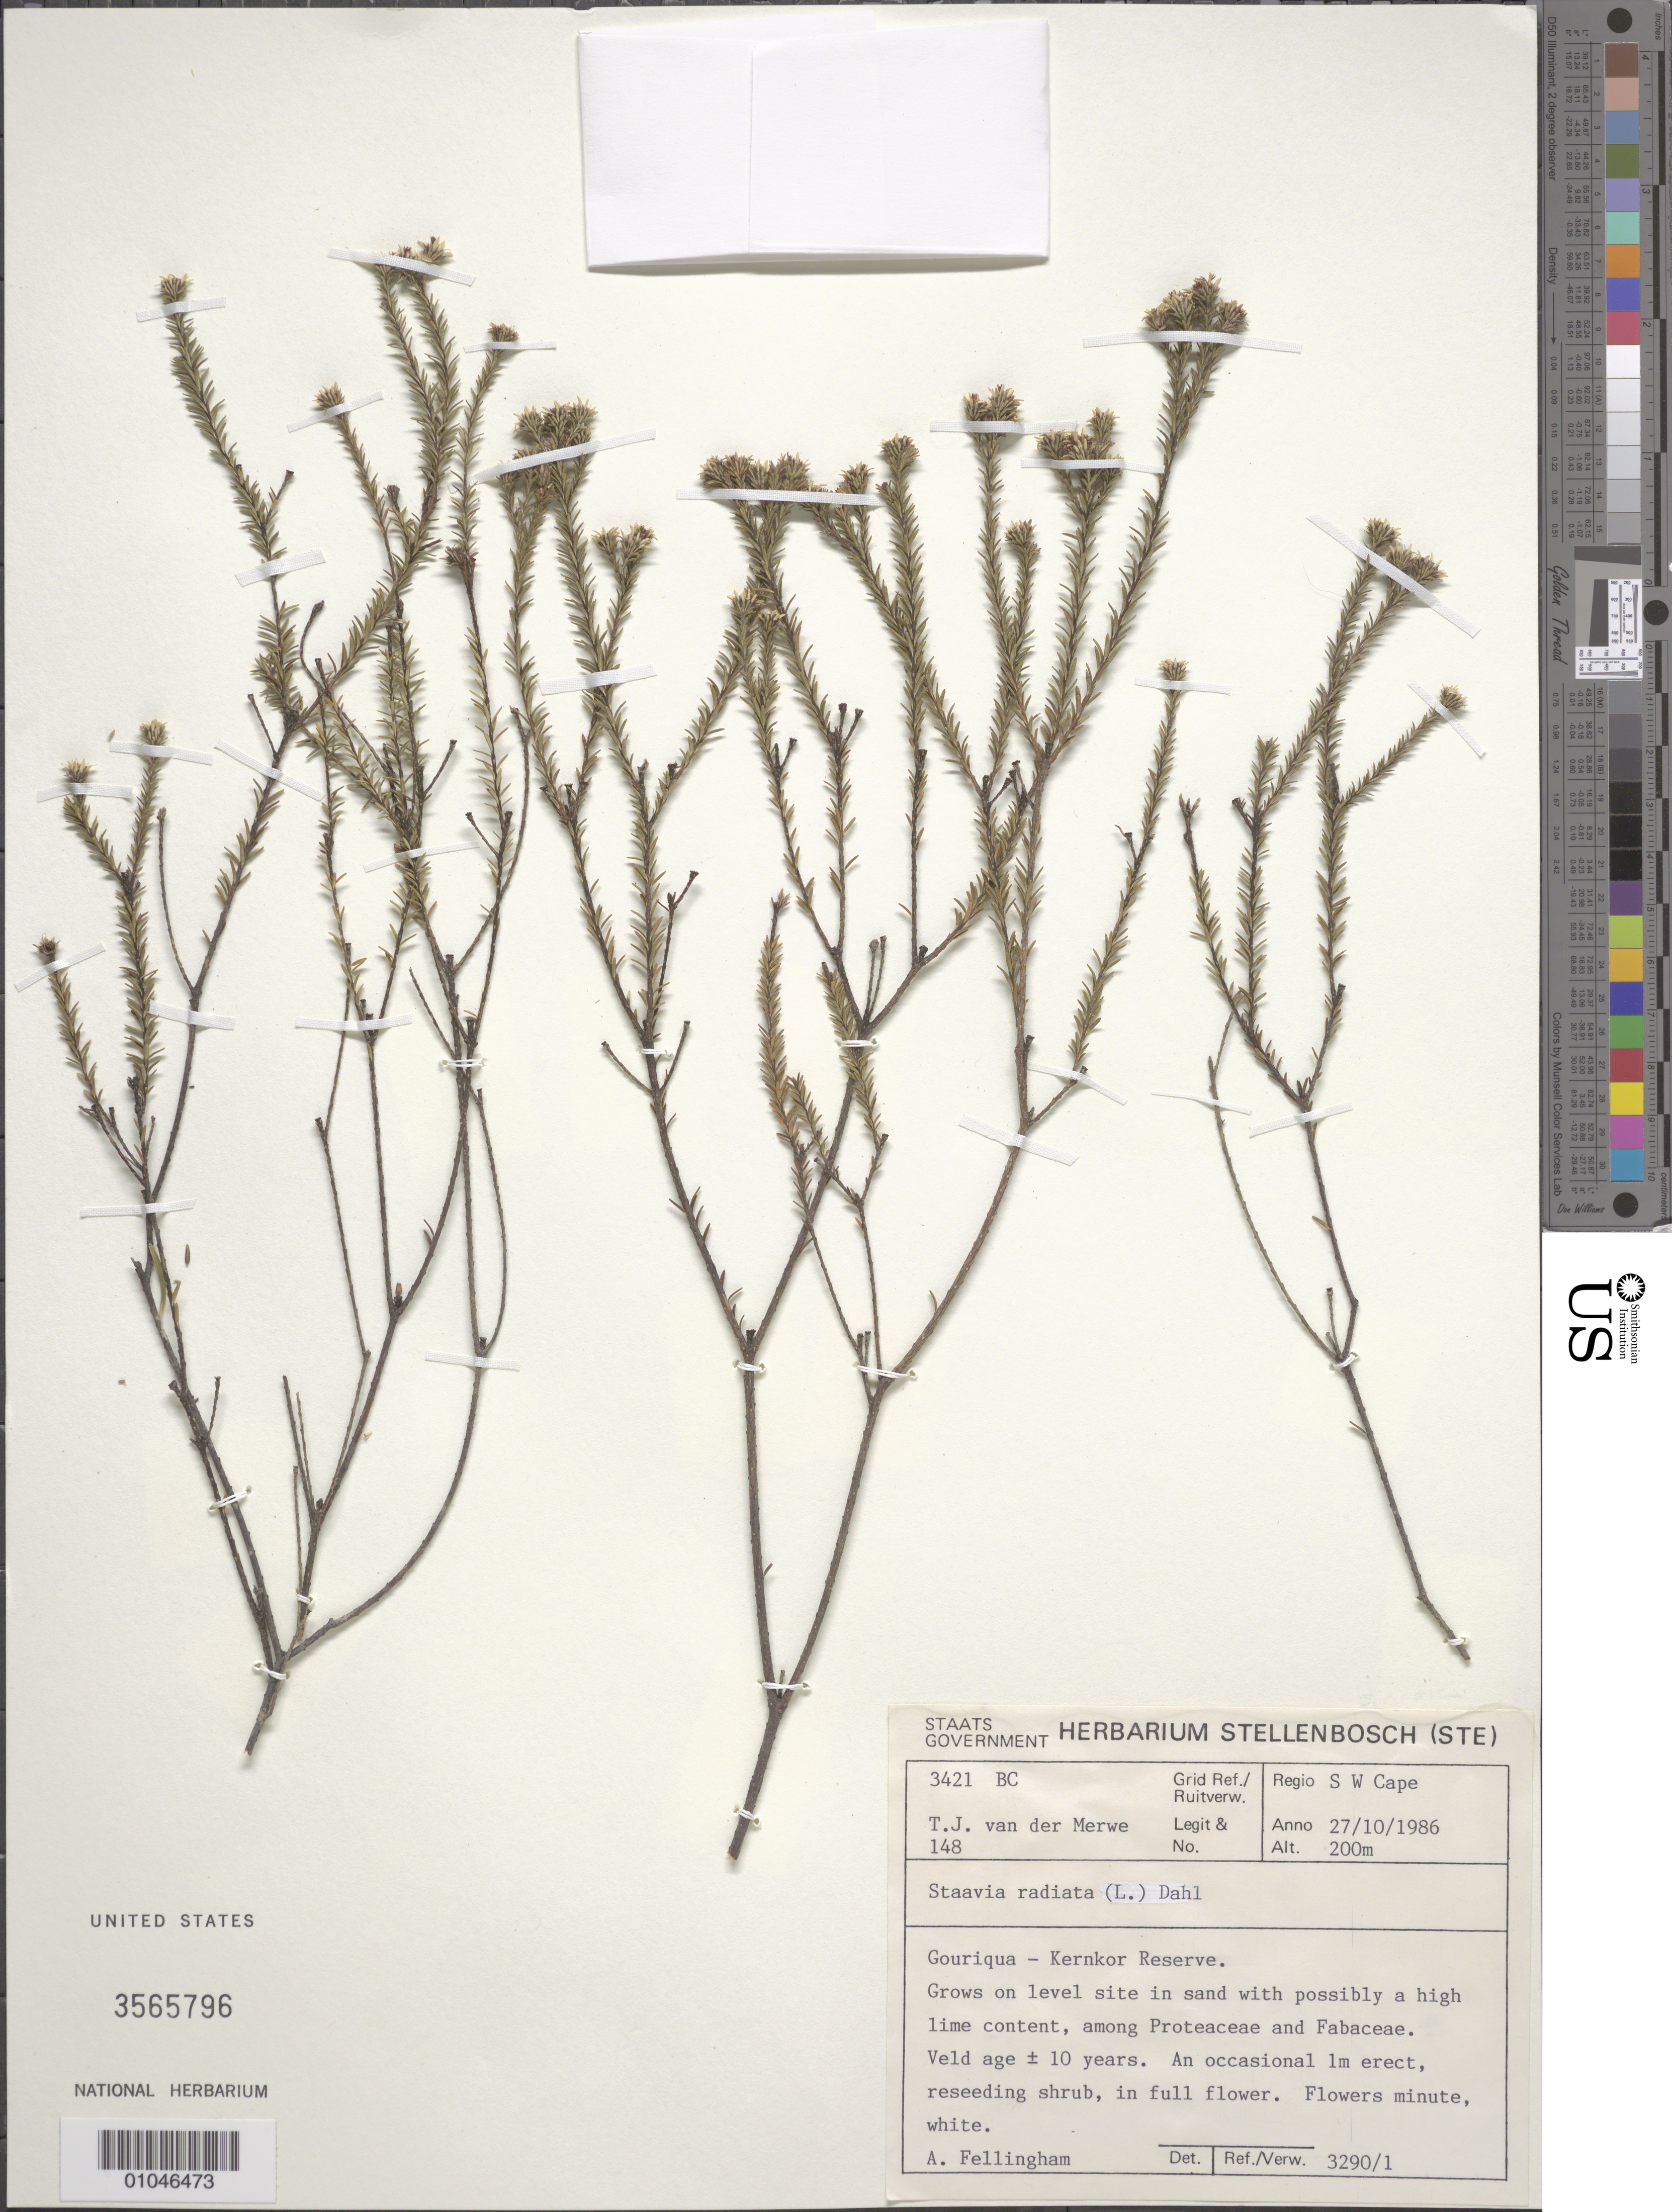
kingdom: Plantae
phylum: Tracheophyta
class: Magnoliopsida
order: Bruniales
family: Bruniaceae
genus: Staavia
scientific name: Staavia radiata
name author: (L.) Dahl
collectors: A. Fellingham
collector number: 148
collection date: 1986-10-27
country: South Africa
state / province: Western Cape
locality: Gouriqua- Kernor Reserve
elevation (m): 200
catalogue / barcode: US 3565796